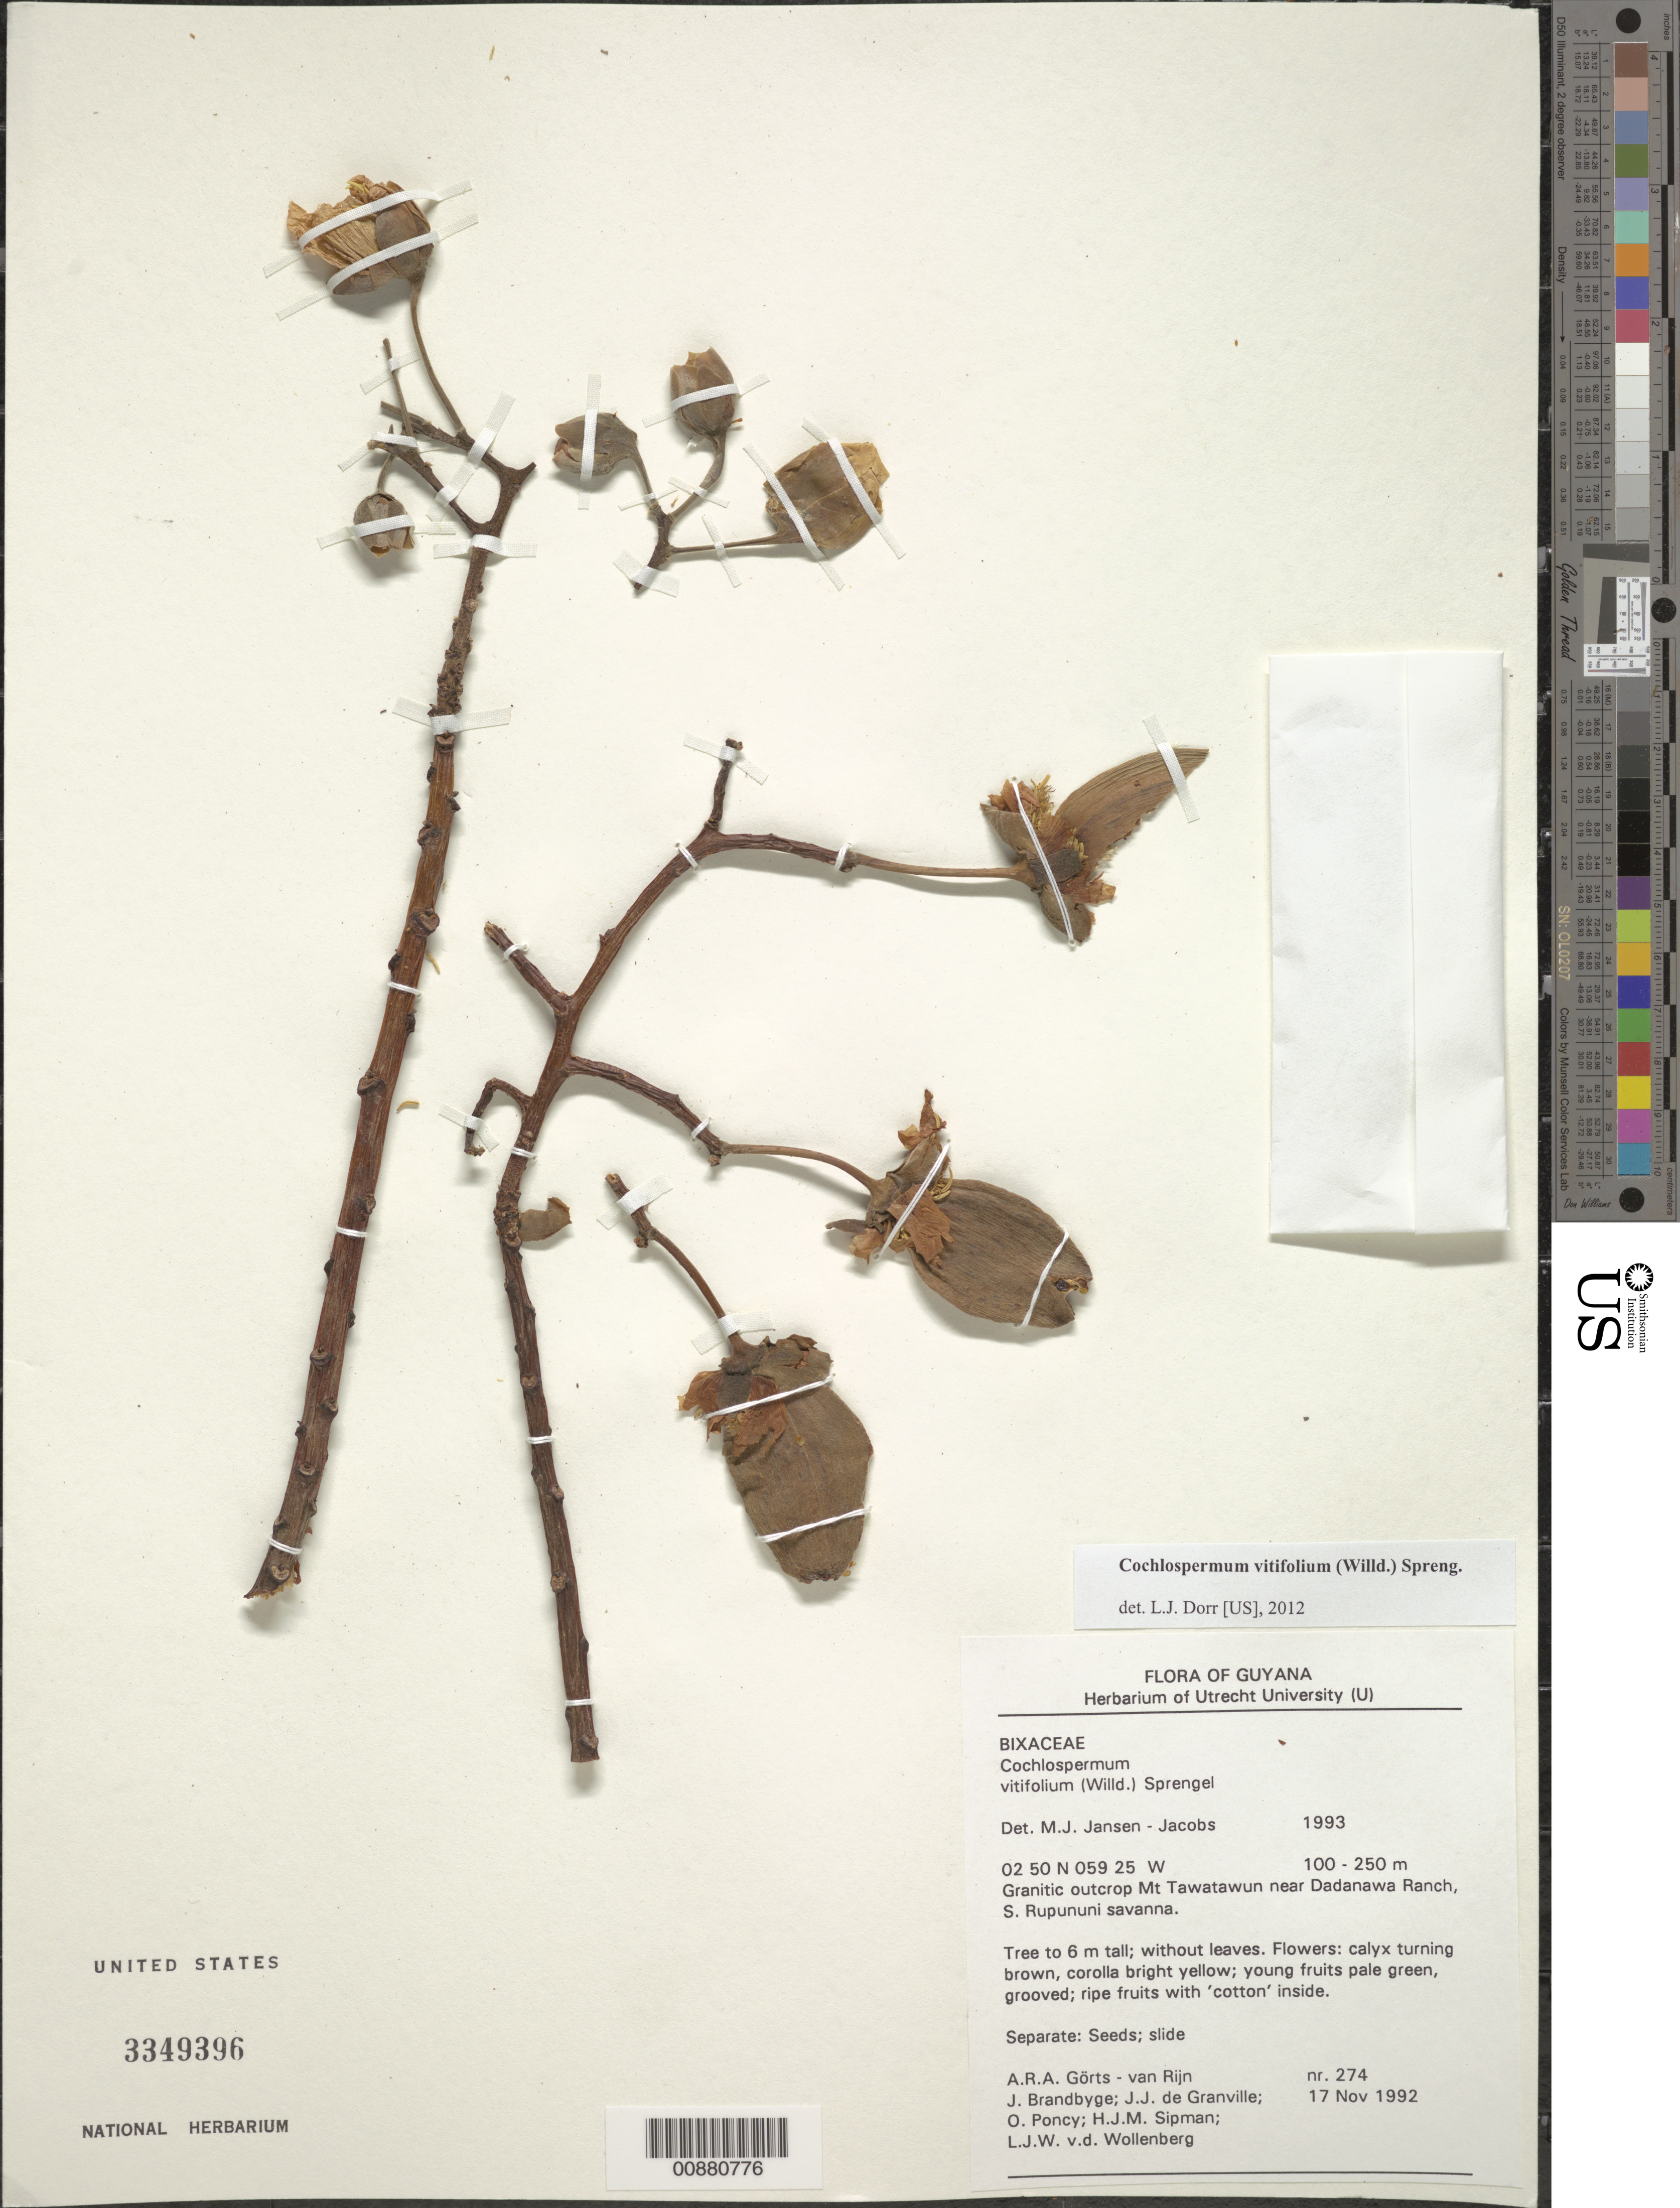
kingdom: Plantae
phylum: Tracheophyta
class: Magnoliopsida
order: Malvales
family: Cochlospermaceae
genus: Cochlospermum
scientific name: Cochlospermum vitifolium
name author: (Willd.) Spreng.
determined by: Jansen-Jacobs, M. J., (U), Nationaal Herbarium Nederland, Utrecht University branch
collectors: A. .R. A. Görts-van Rijn, J. Brandbyge, J.-J. de Granville, O. Poncy, H. J. M. Sipman & L. van der Wollenberg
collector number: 274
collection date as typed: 17-Nov-92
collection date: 1992-11-17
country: Guyana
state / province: U. Takutu-U. Essequibo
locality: Dadanawa Ranch, vic. Mt. Tawatawun, S. Rupununi Savanna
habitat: Granitic outcrop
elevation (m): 100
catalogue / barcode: US 3349396